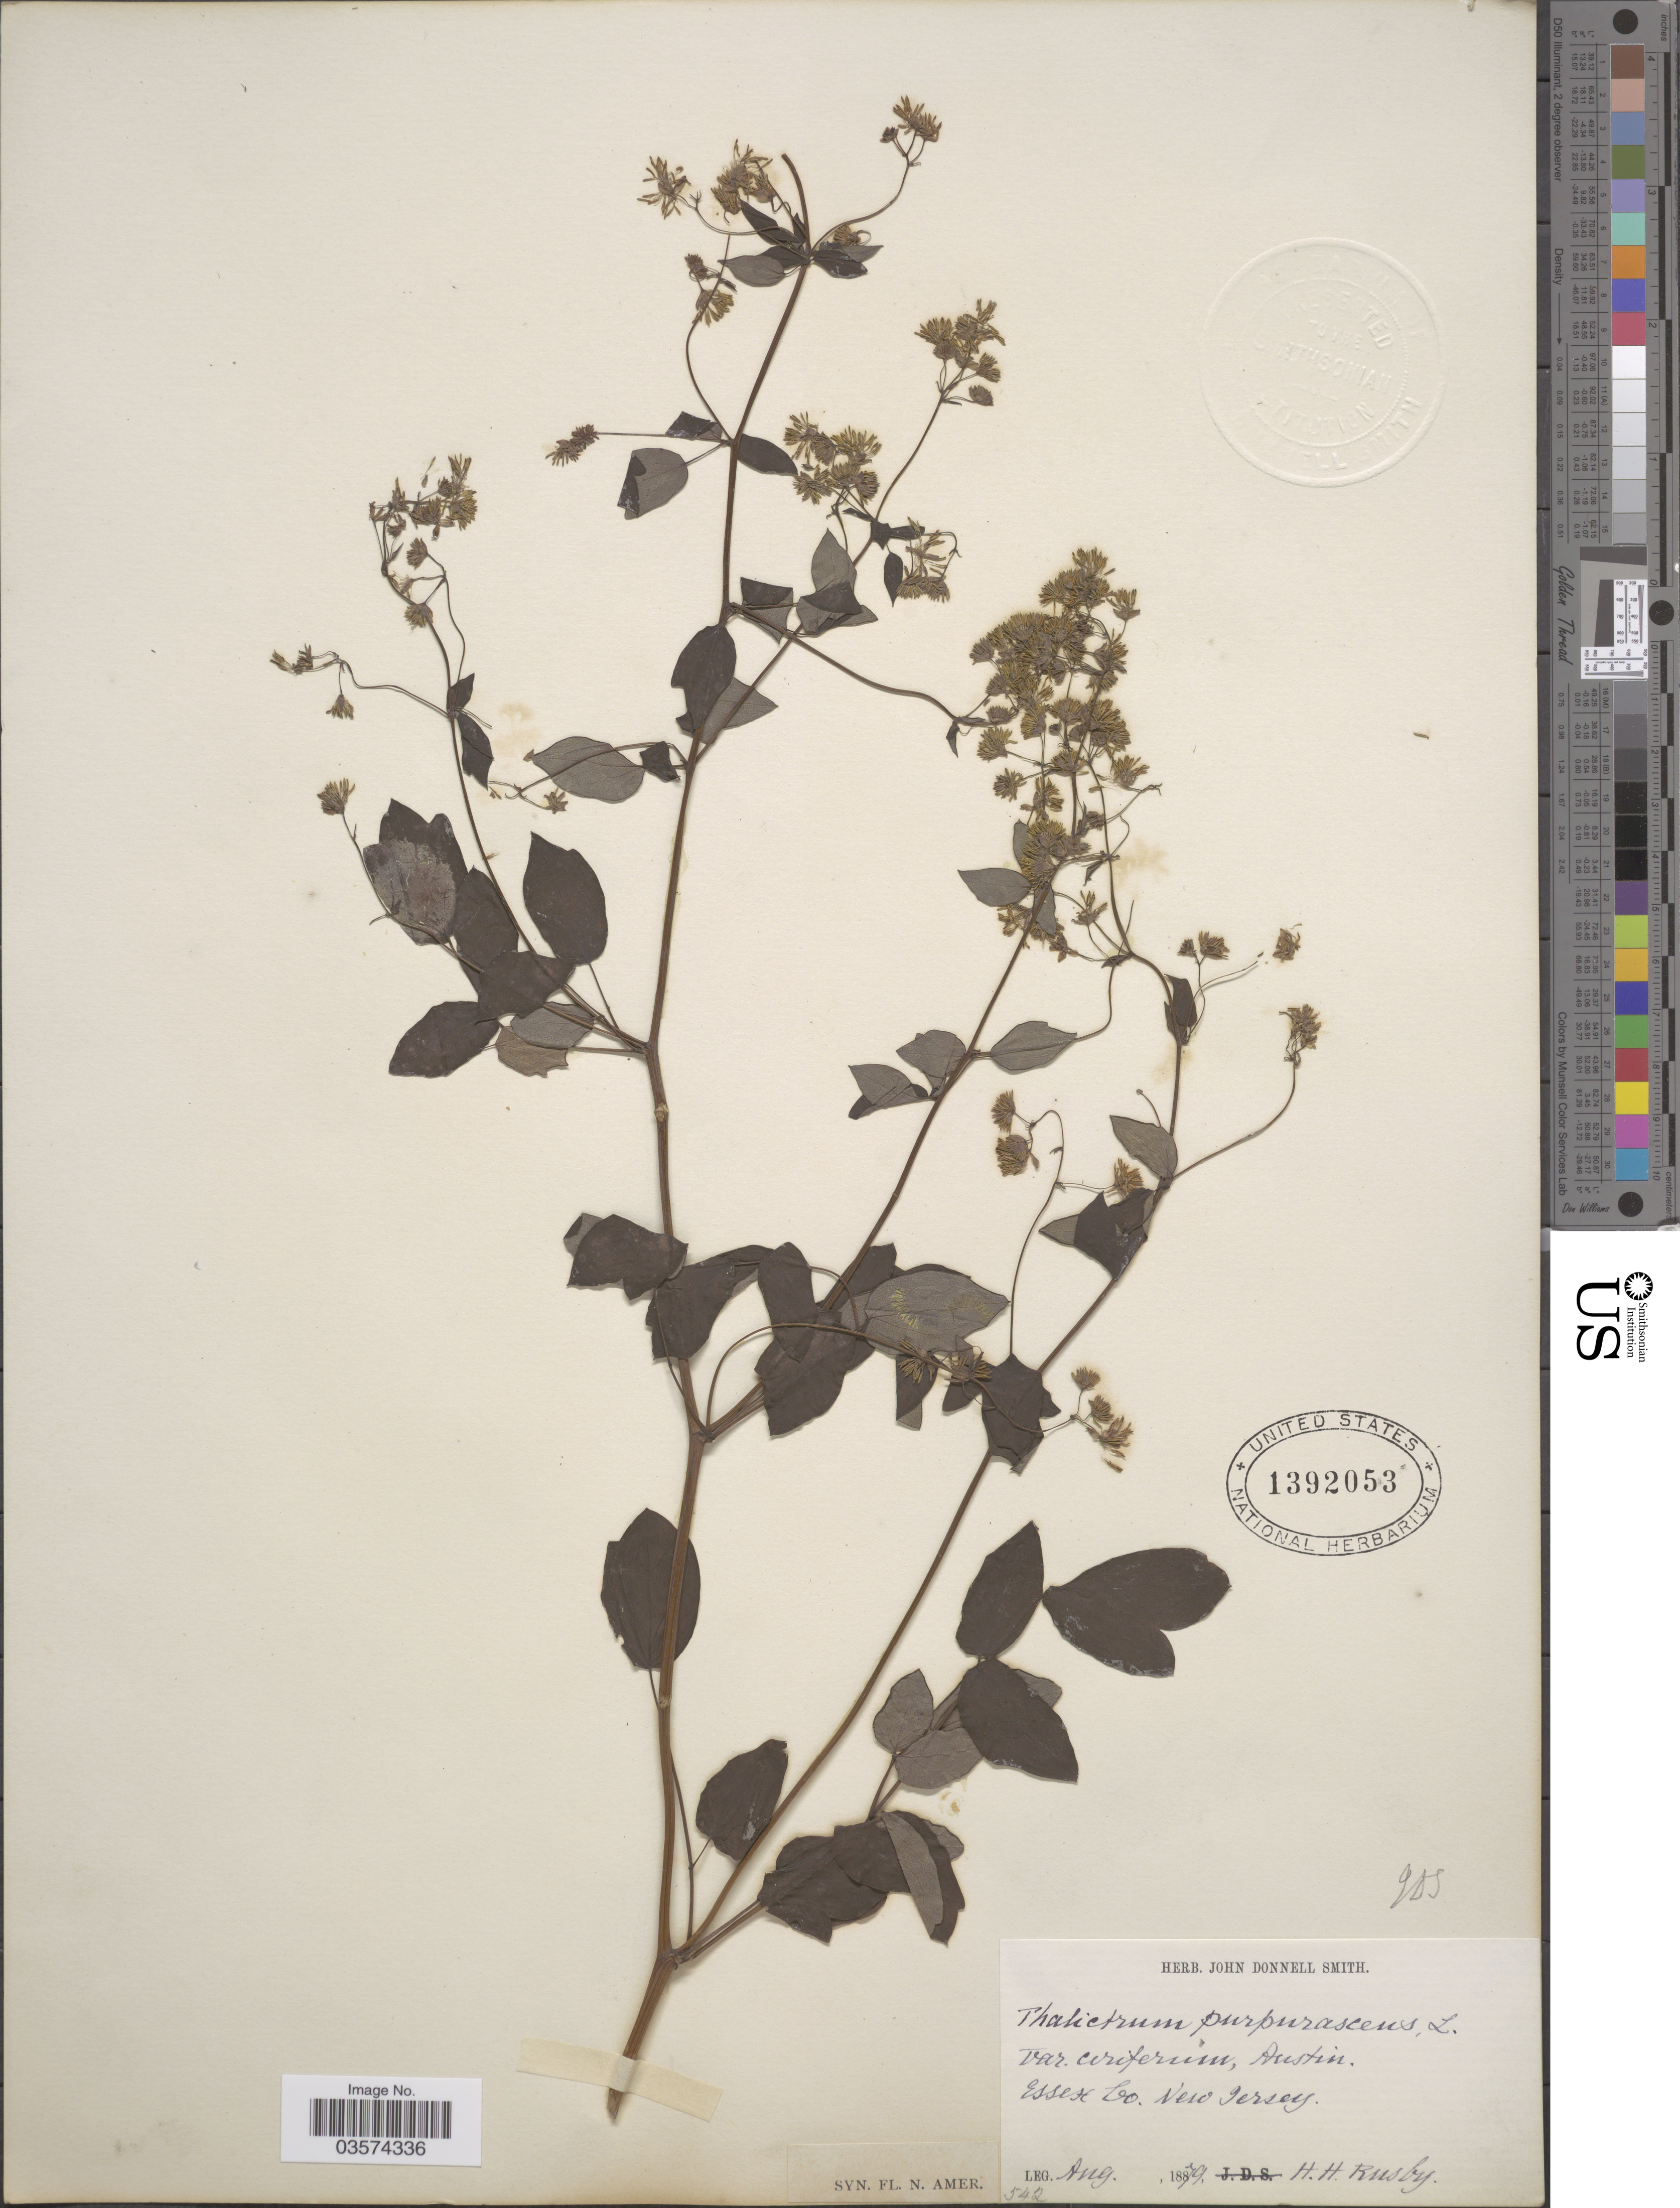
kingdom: Plantae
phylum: Tracheophyta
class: Magnoliopsida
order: Ranunculales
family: Ranunculaceae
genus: Thalictrum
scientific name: Thalictrum amphibolum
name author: Greene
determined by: Strong, Mark T., (BOT), Smithsonian Institution - National Museum of Natural History (UNITED STATES)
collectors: H. H. Rusby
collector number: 542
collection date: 1879-08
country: United States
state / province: New Jersey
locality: Essex Co.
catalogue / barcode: US 1392053